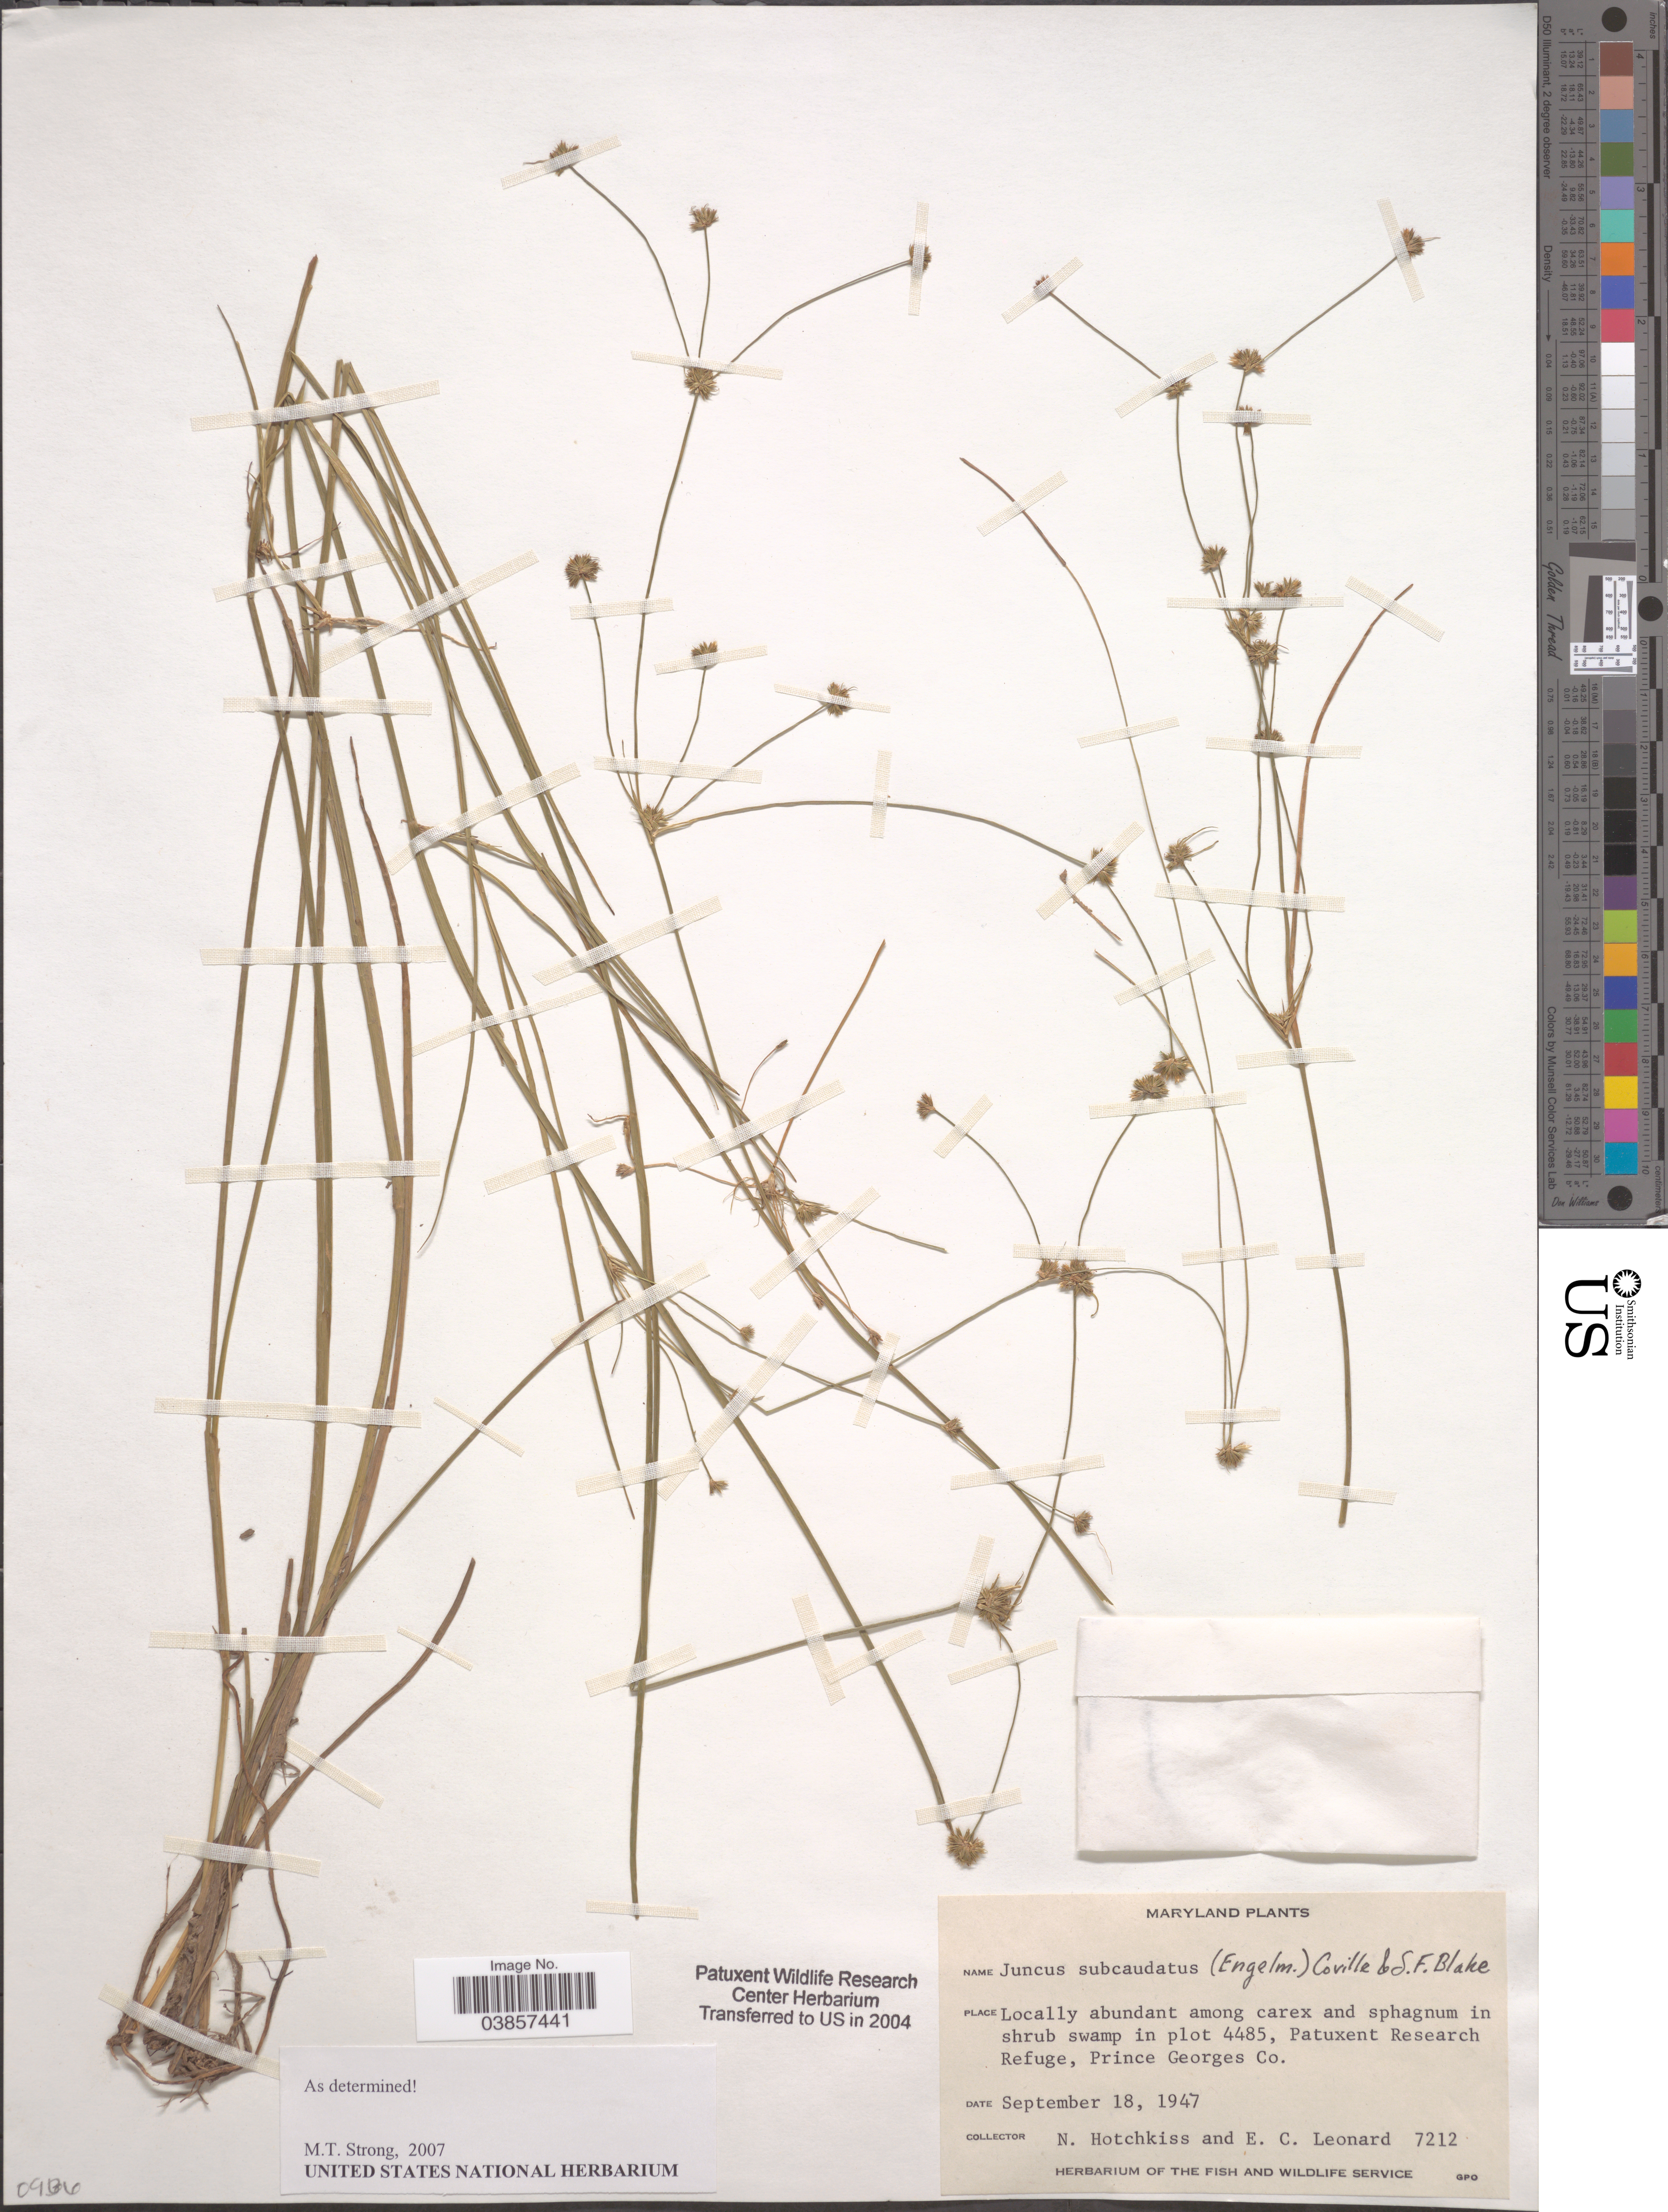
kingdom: Plantae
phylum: Tracheophyta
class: Liliopsida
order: Poales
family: Juncaceae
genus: Juncus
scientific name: Juncus subcaudatus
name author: (Engelm. ex A. Gray) Coville & S.F. Blake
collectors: N. Hotchkiss & E. C. Leonard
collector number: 7212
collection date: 1947-09-18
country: United States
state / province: Maryland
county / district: Prince George's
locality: Plot 4485, Patuxent Research Refuge, Prince Georges Co.